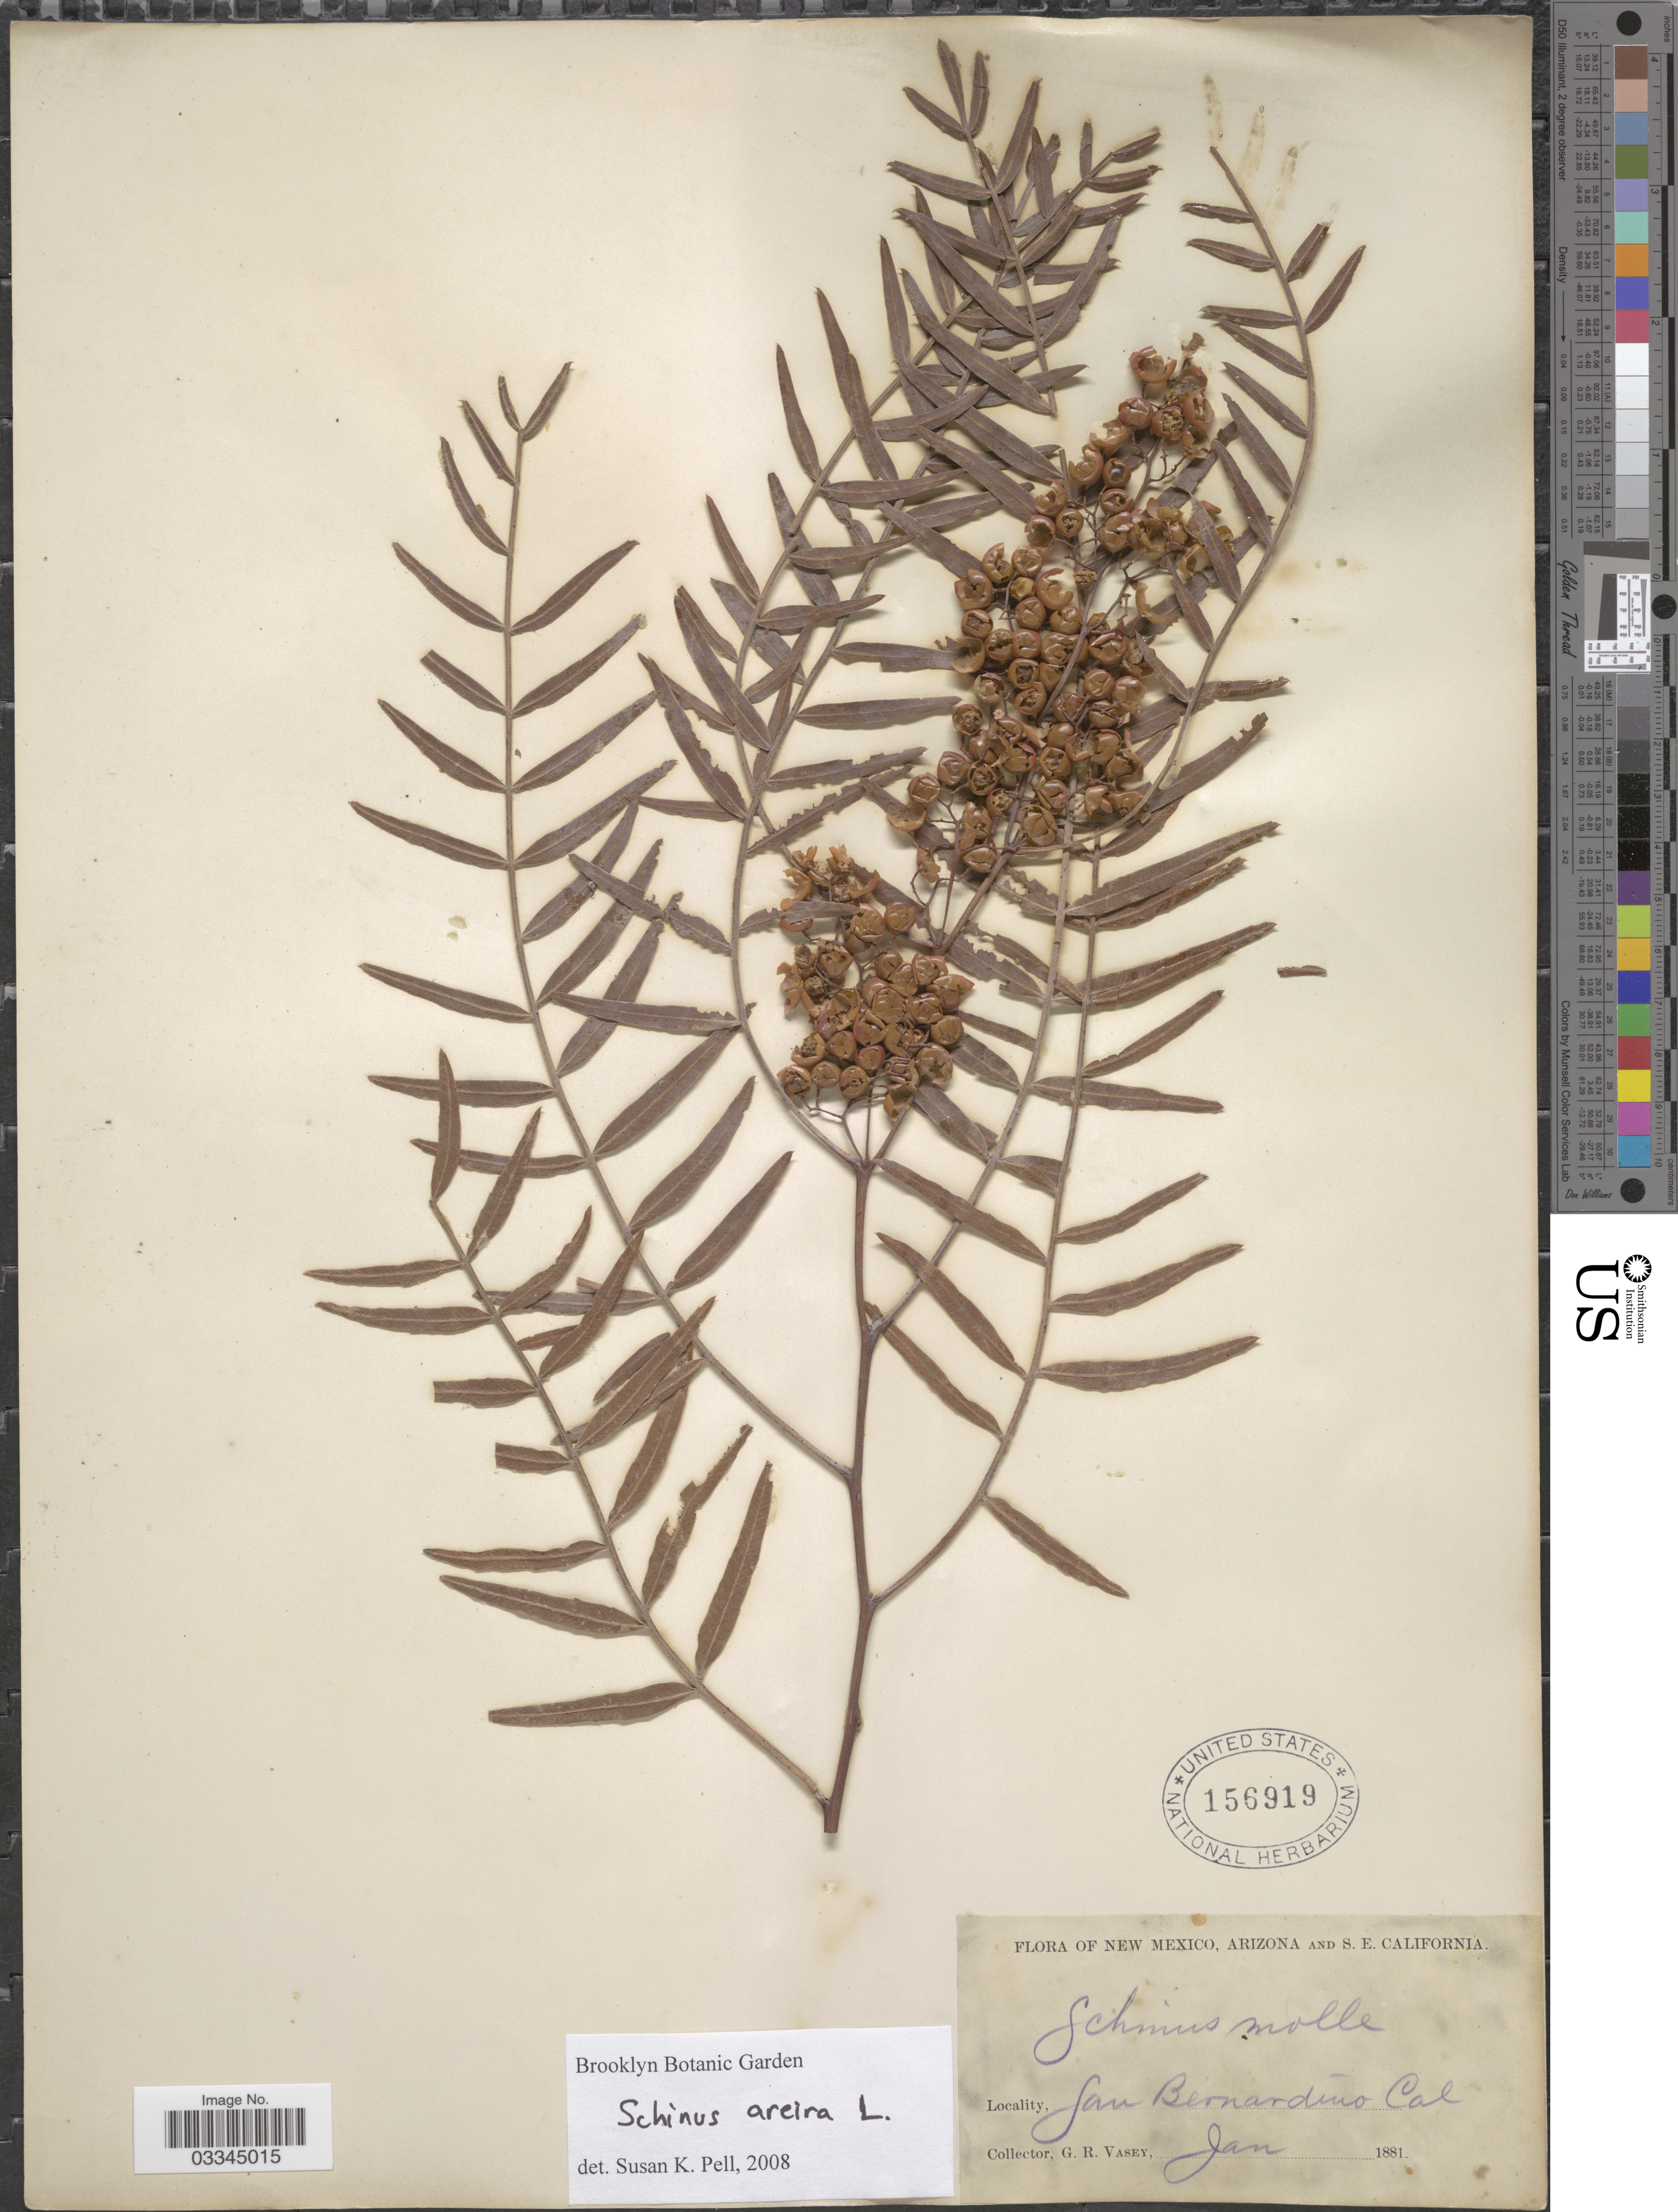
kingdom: Plantae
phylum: Tracheophyta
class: Magnoliopsida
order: Sapindales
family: Anacardiaceae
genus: Schinus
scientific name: Schinus molle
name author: L.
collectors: G. R. Vasey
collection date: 1881-01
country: United States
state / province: California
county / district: San Bernardino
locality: S. E. California. San Bernardino.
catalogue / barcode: US 156919